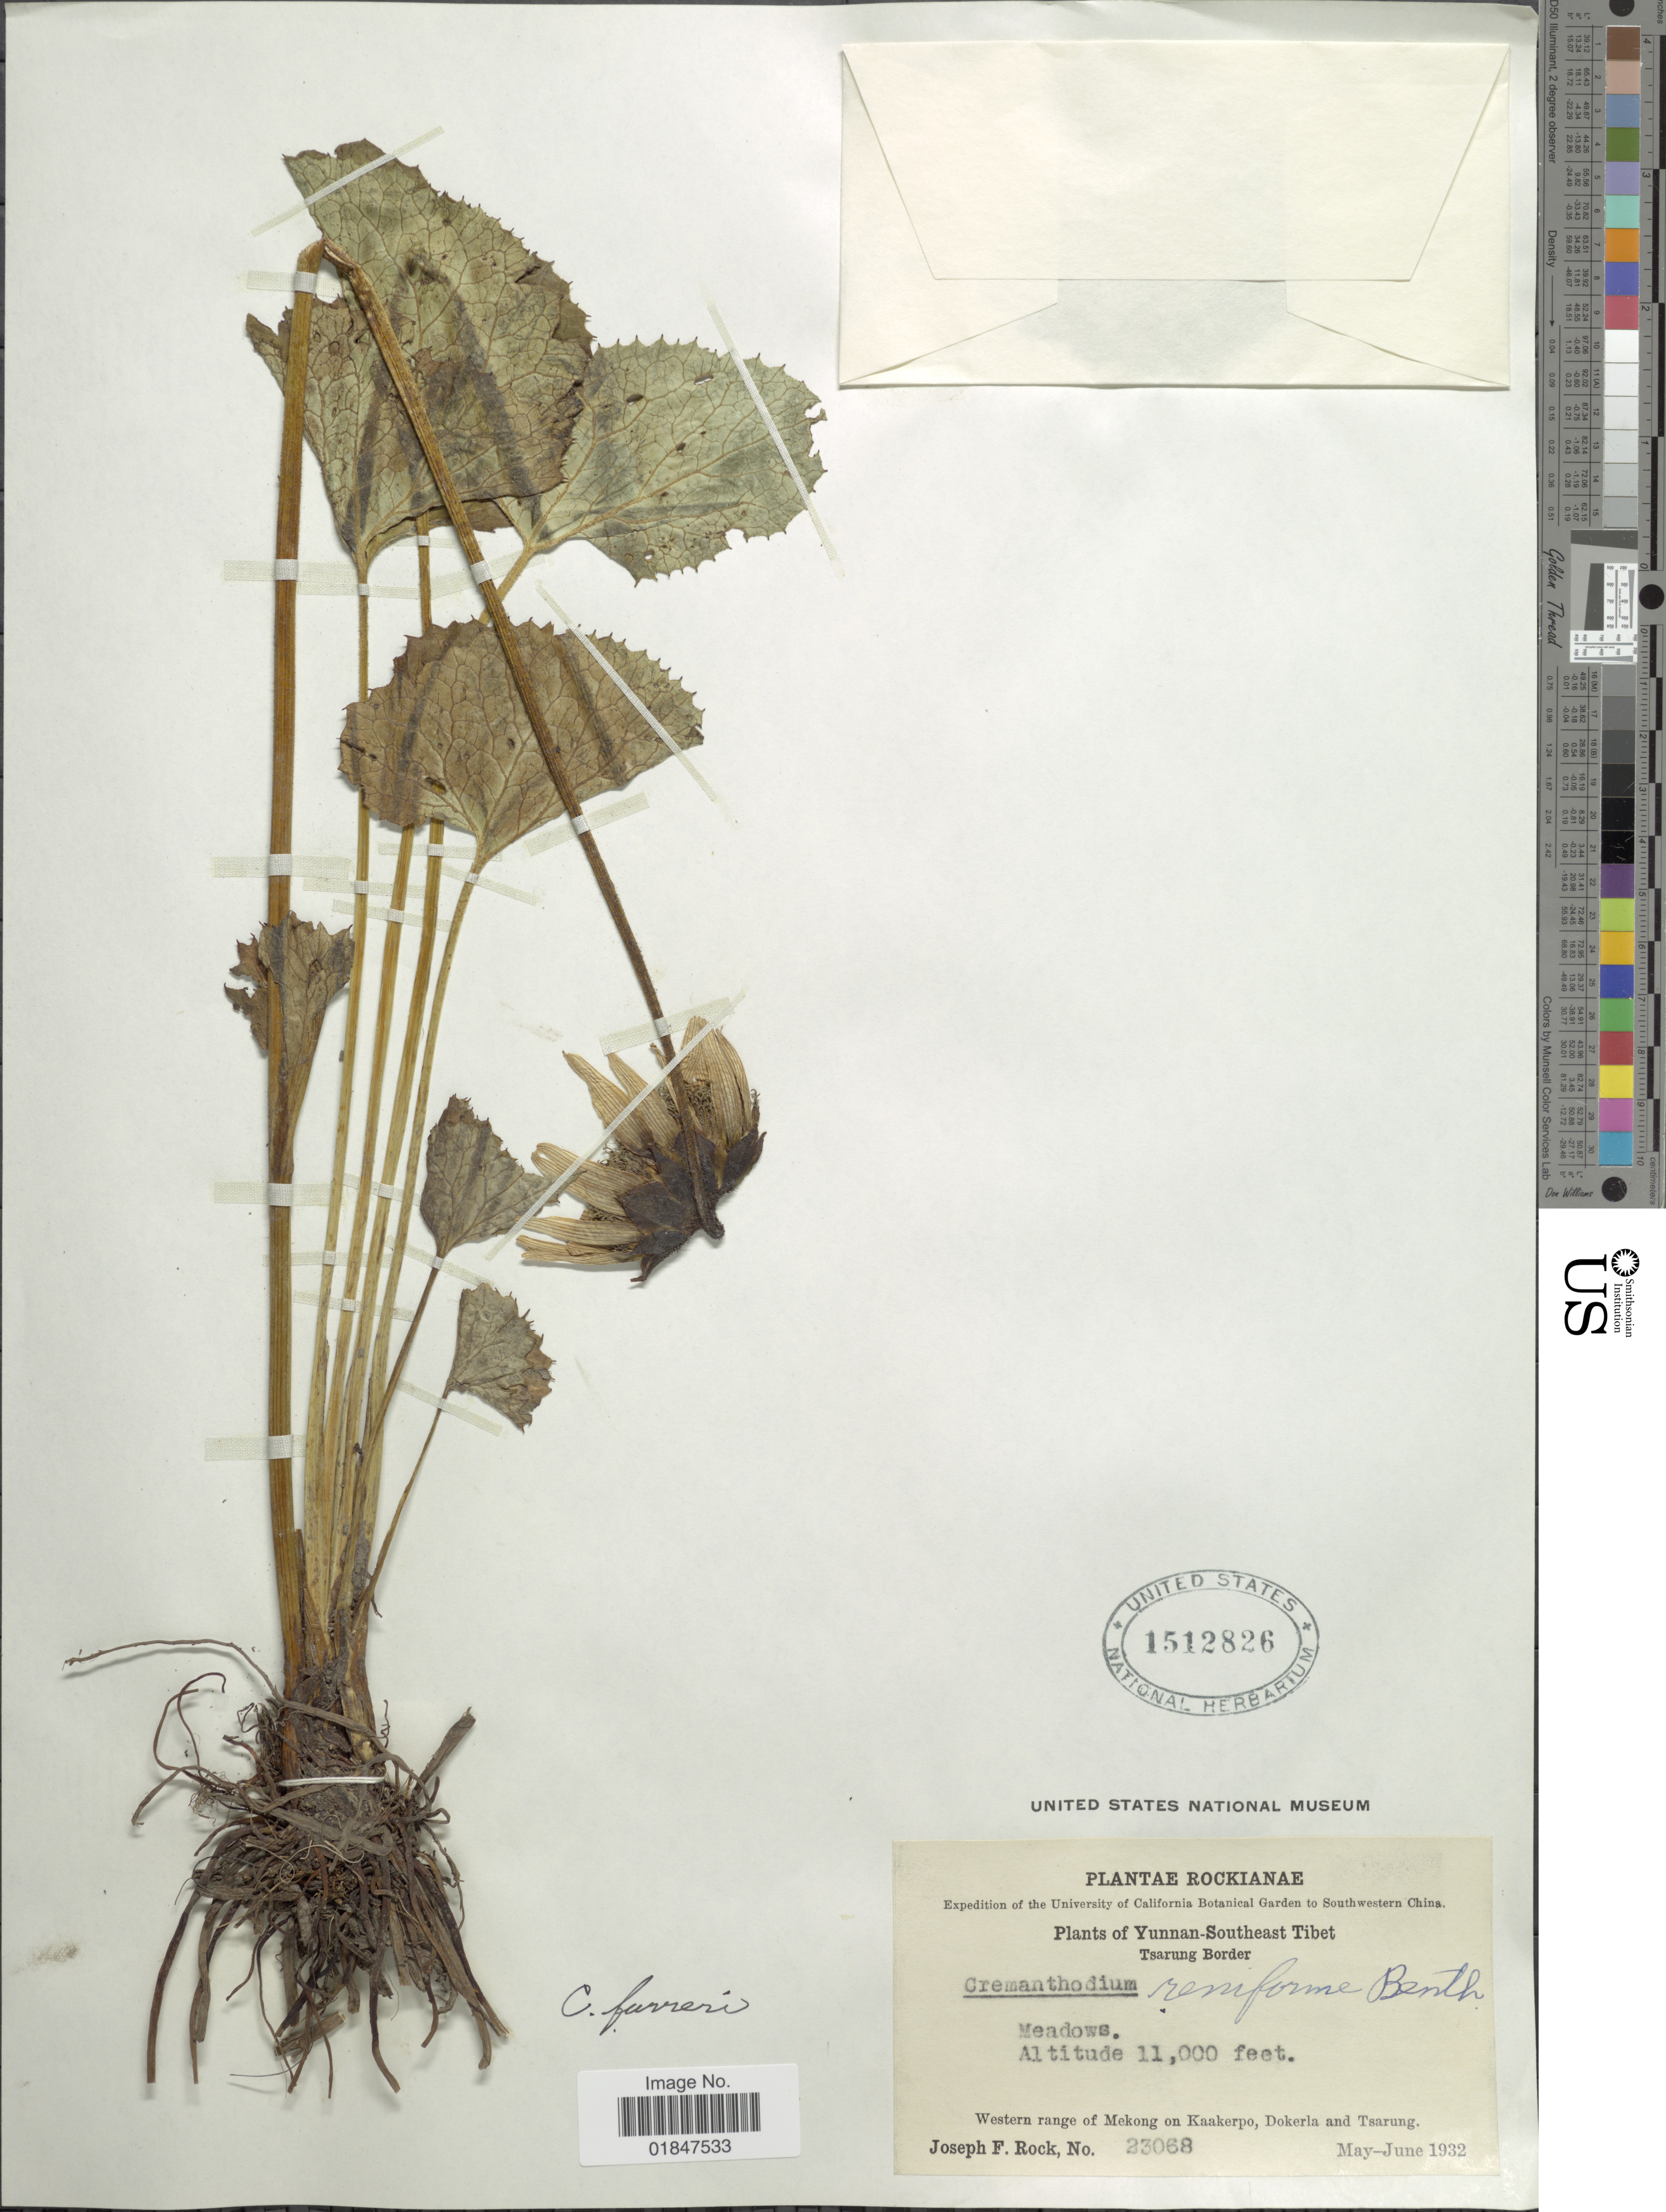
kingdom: Plantae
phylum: Tracheophyta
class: Magnoliopsida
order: Asterales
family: Asteraceae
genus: Cremanthodium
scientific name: Cremanthodium farreri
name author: W.W. Sm.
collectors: J. F. Rock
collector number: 23068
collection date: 1932-05/1932-06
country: China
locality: Yunnan-Southeast Tibet, Tsarung Border, Western range of Mekong on Kaakerpo, Dokeria and Tsarung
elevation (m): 3353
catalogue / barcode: US 1512826